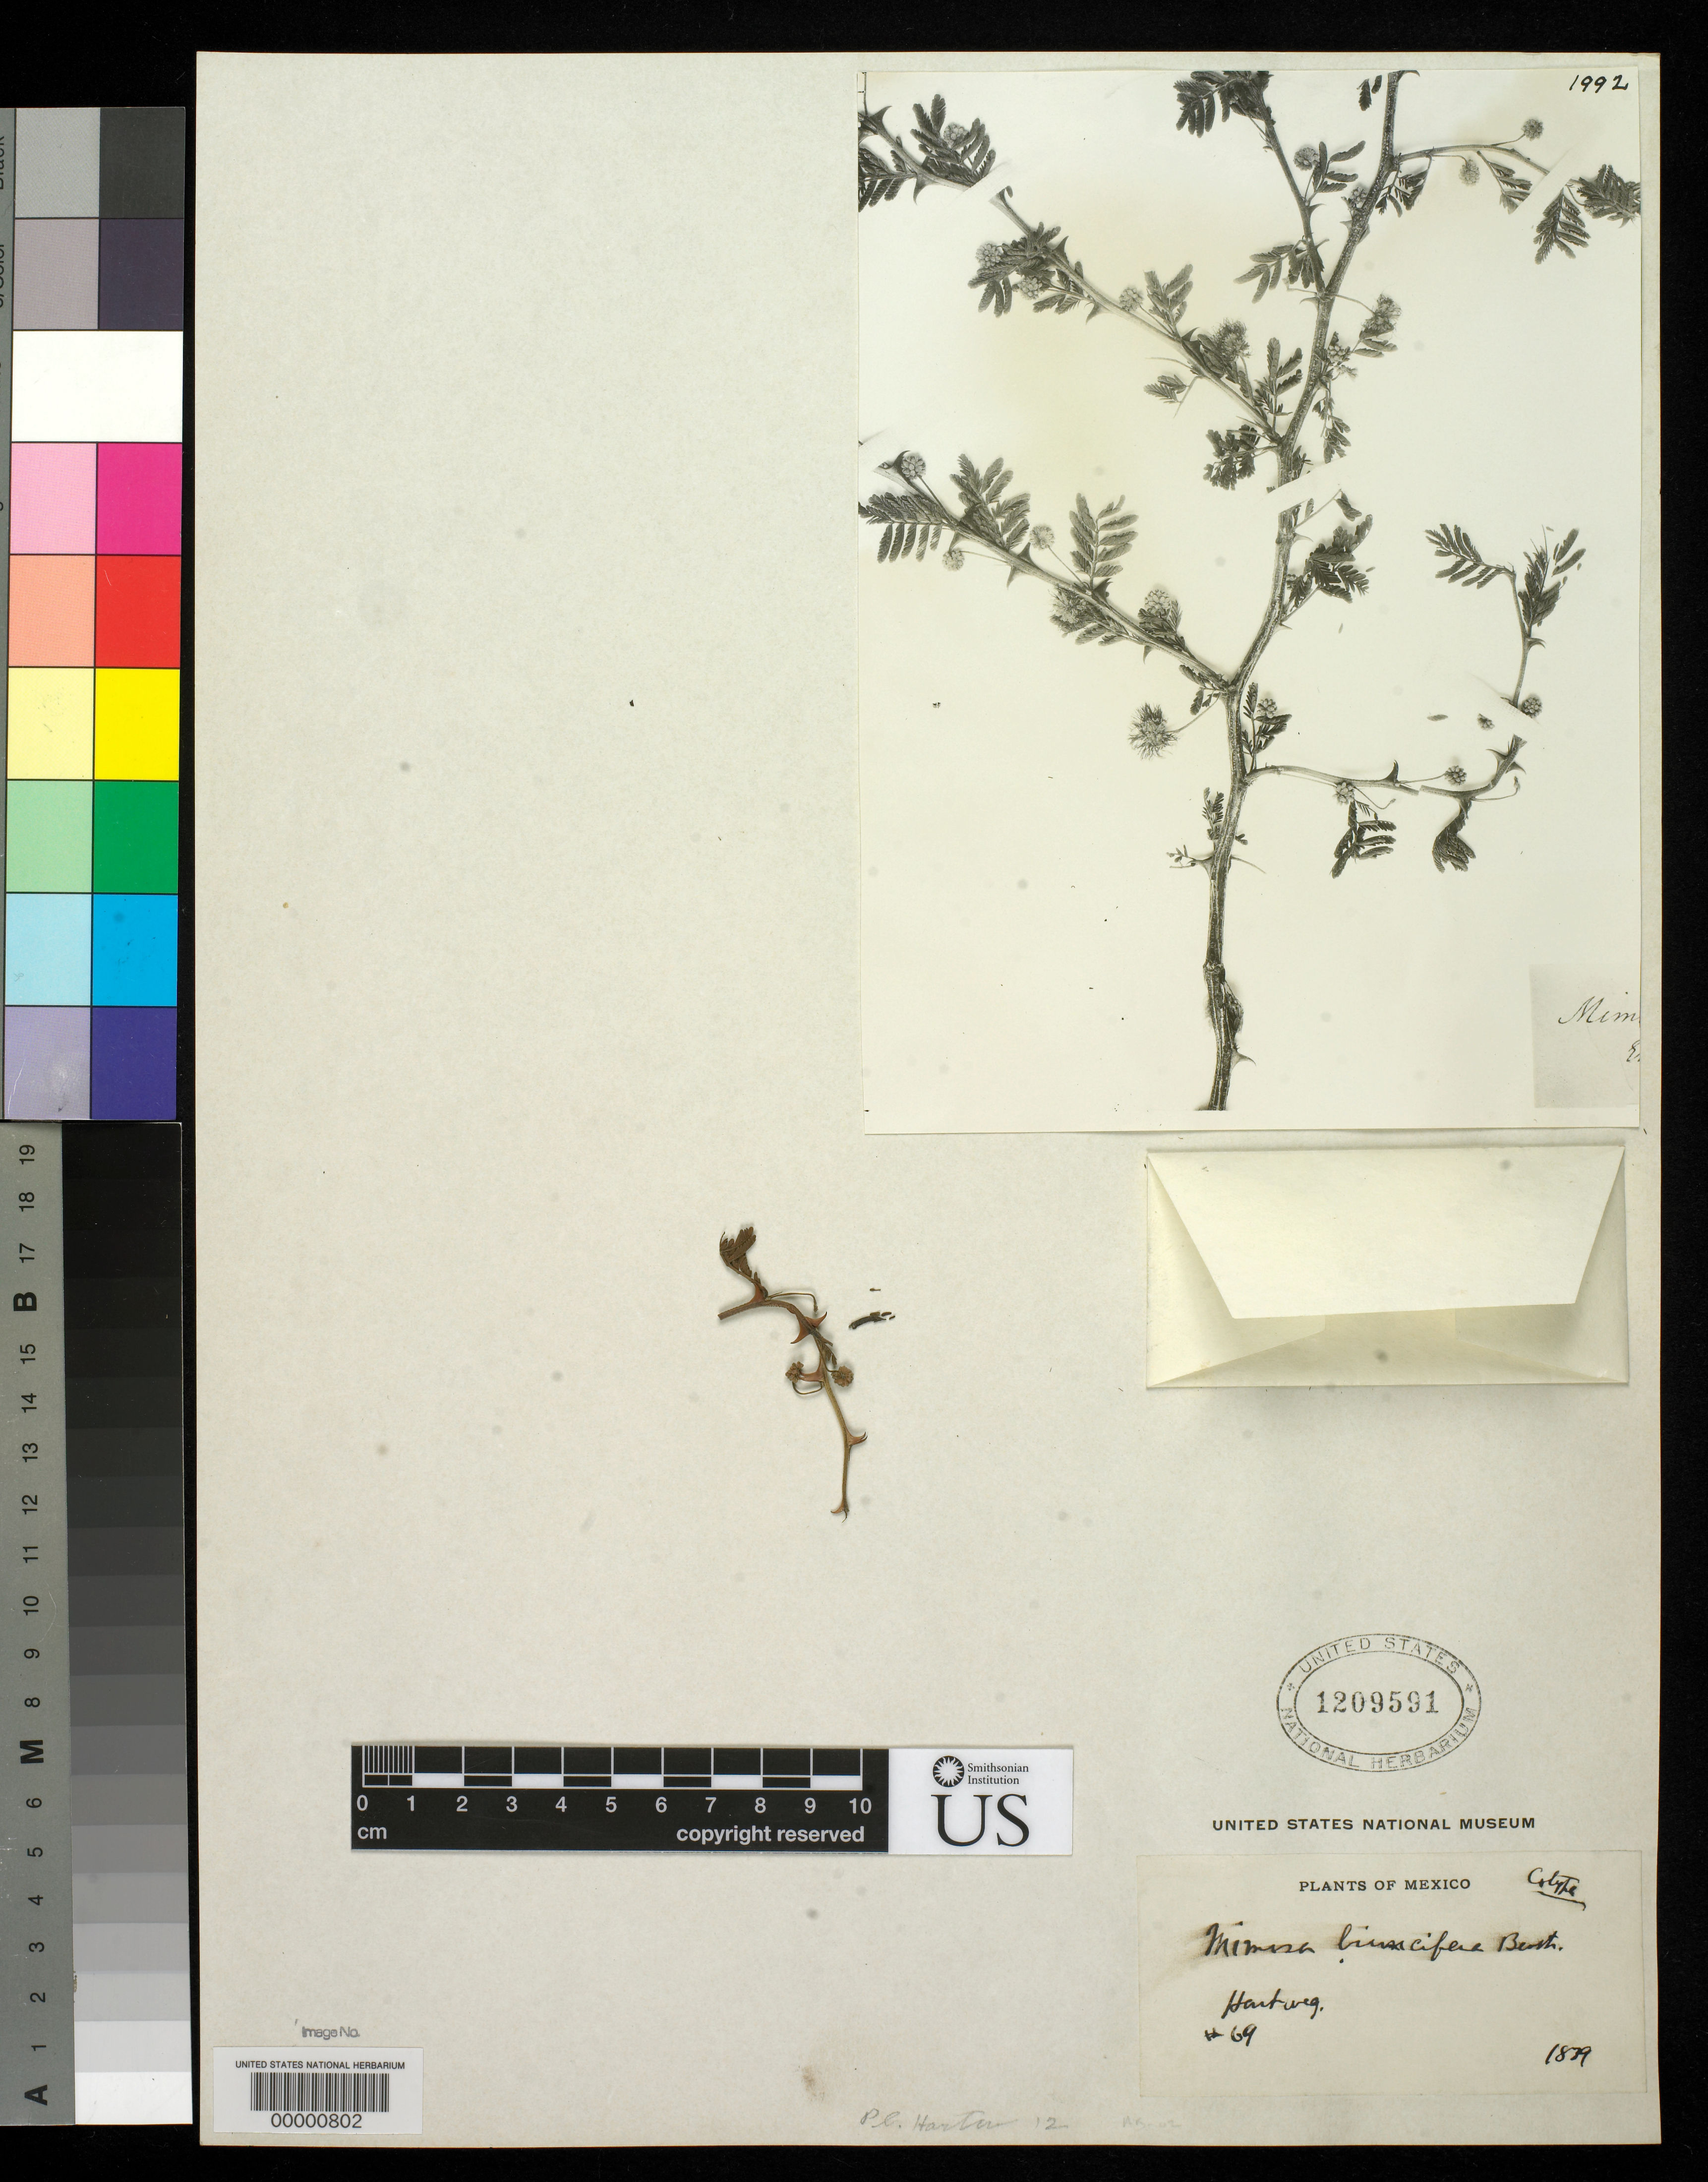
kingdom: Plantae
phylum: Tracheophyta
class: Magnoliopsida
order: Fabales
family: Fabaceae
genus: Mimosa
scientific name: Mimosa biuncifera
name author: Benth.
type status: Type Fragment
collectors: K. Hartweg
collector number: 69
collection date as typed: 1839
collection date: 1839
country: Mexico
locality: E of Monserrat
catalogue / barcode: US 1209591